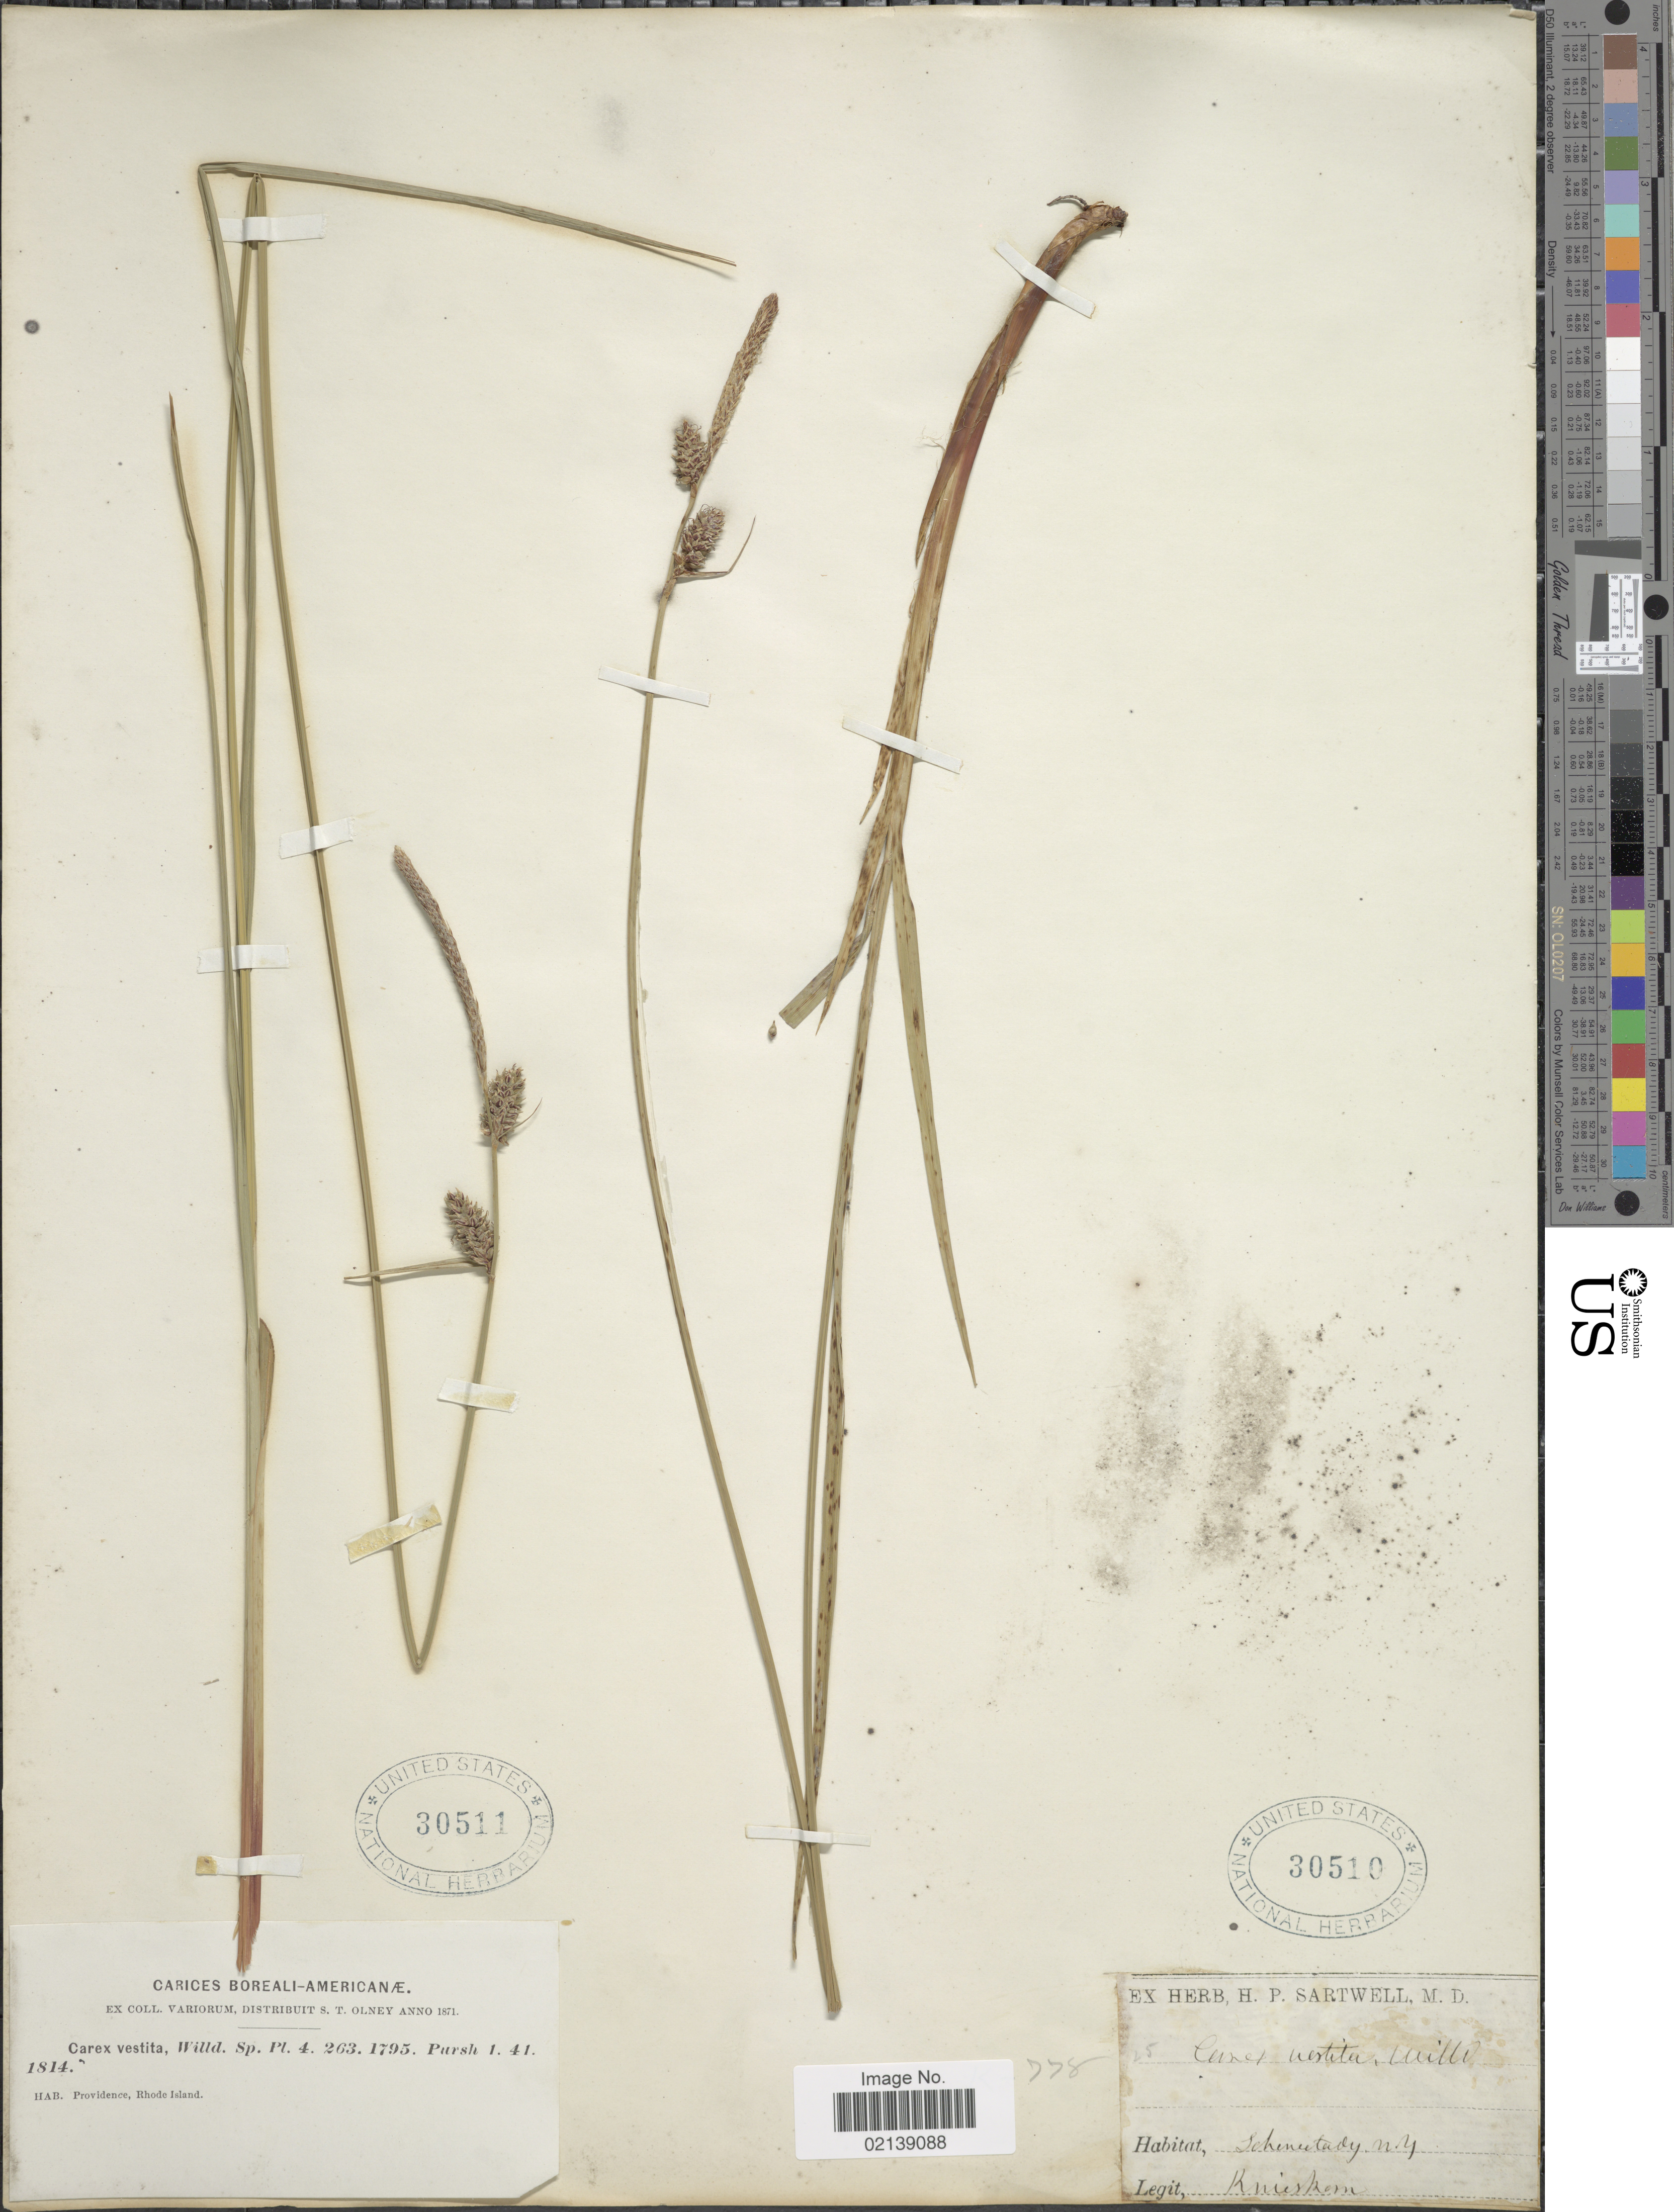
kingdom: Plantae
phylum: Tracheophyta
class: Liliopsida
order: Poales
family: Cyperaceae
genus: Carex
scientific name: Carex vestita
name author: Willd.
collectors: S. Olney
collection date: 1871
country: United States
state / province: Rhode Island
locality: Carices Boreali-Americanæ, Providence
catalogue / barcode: US 30511-2